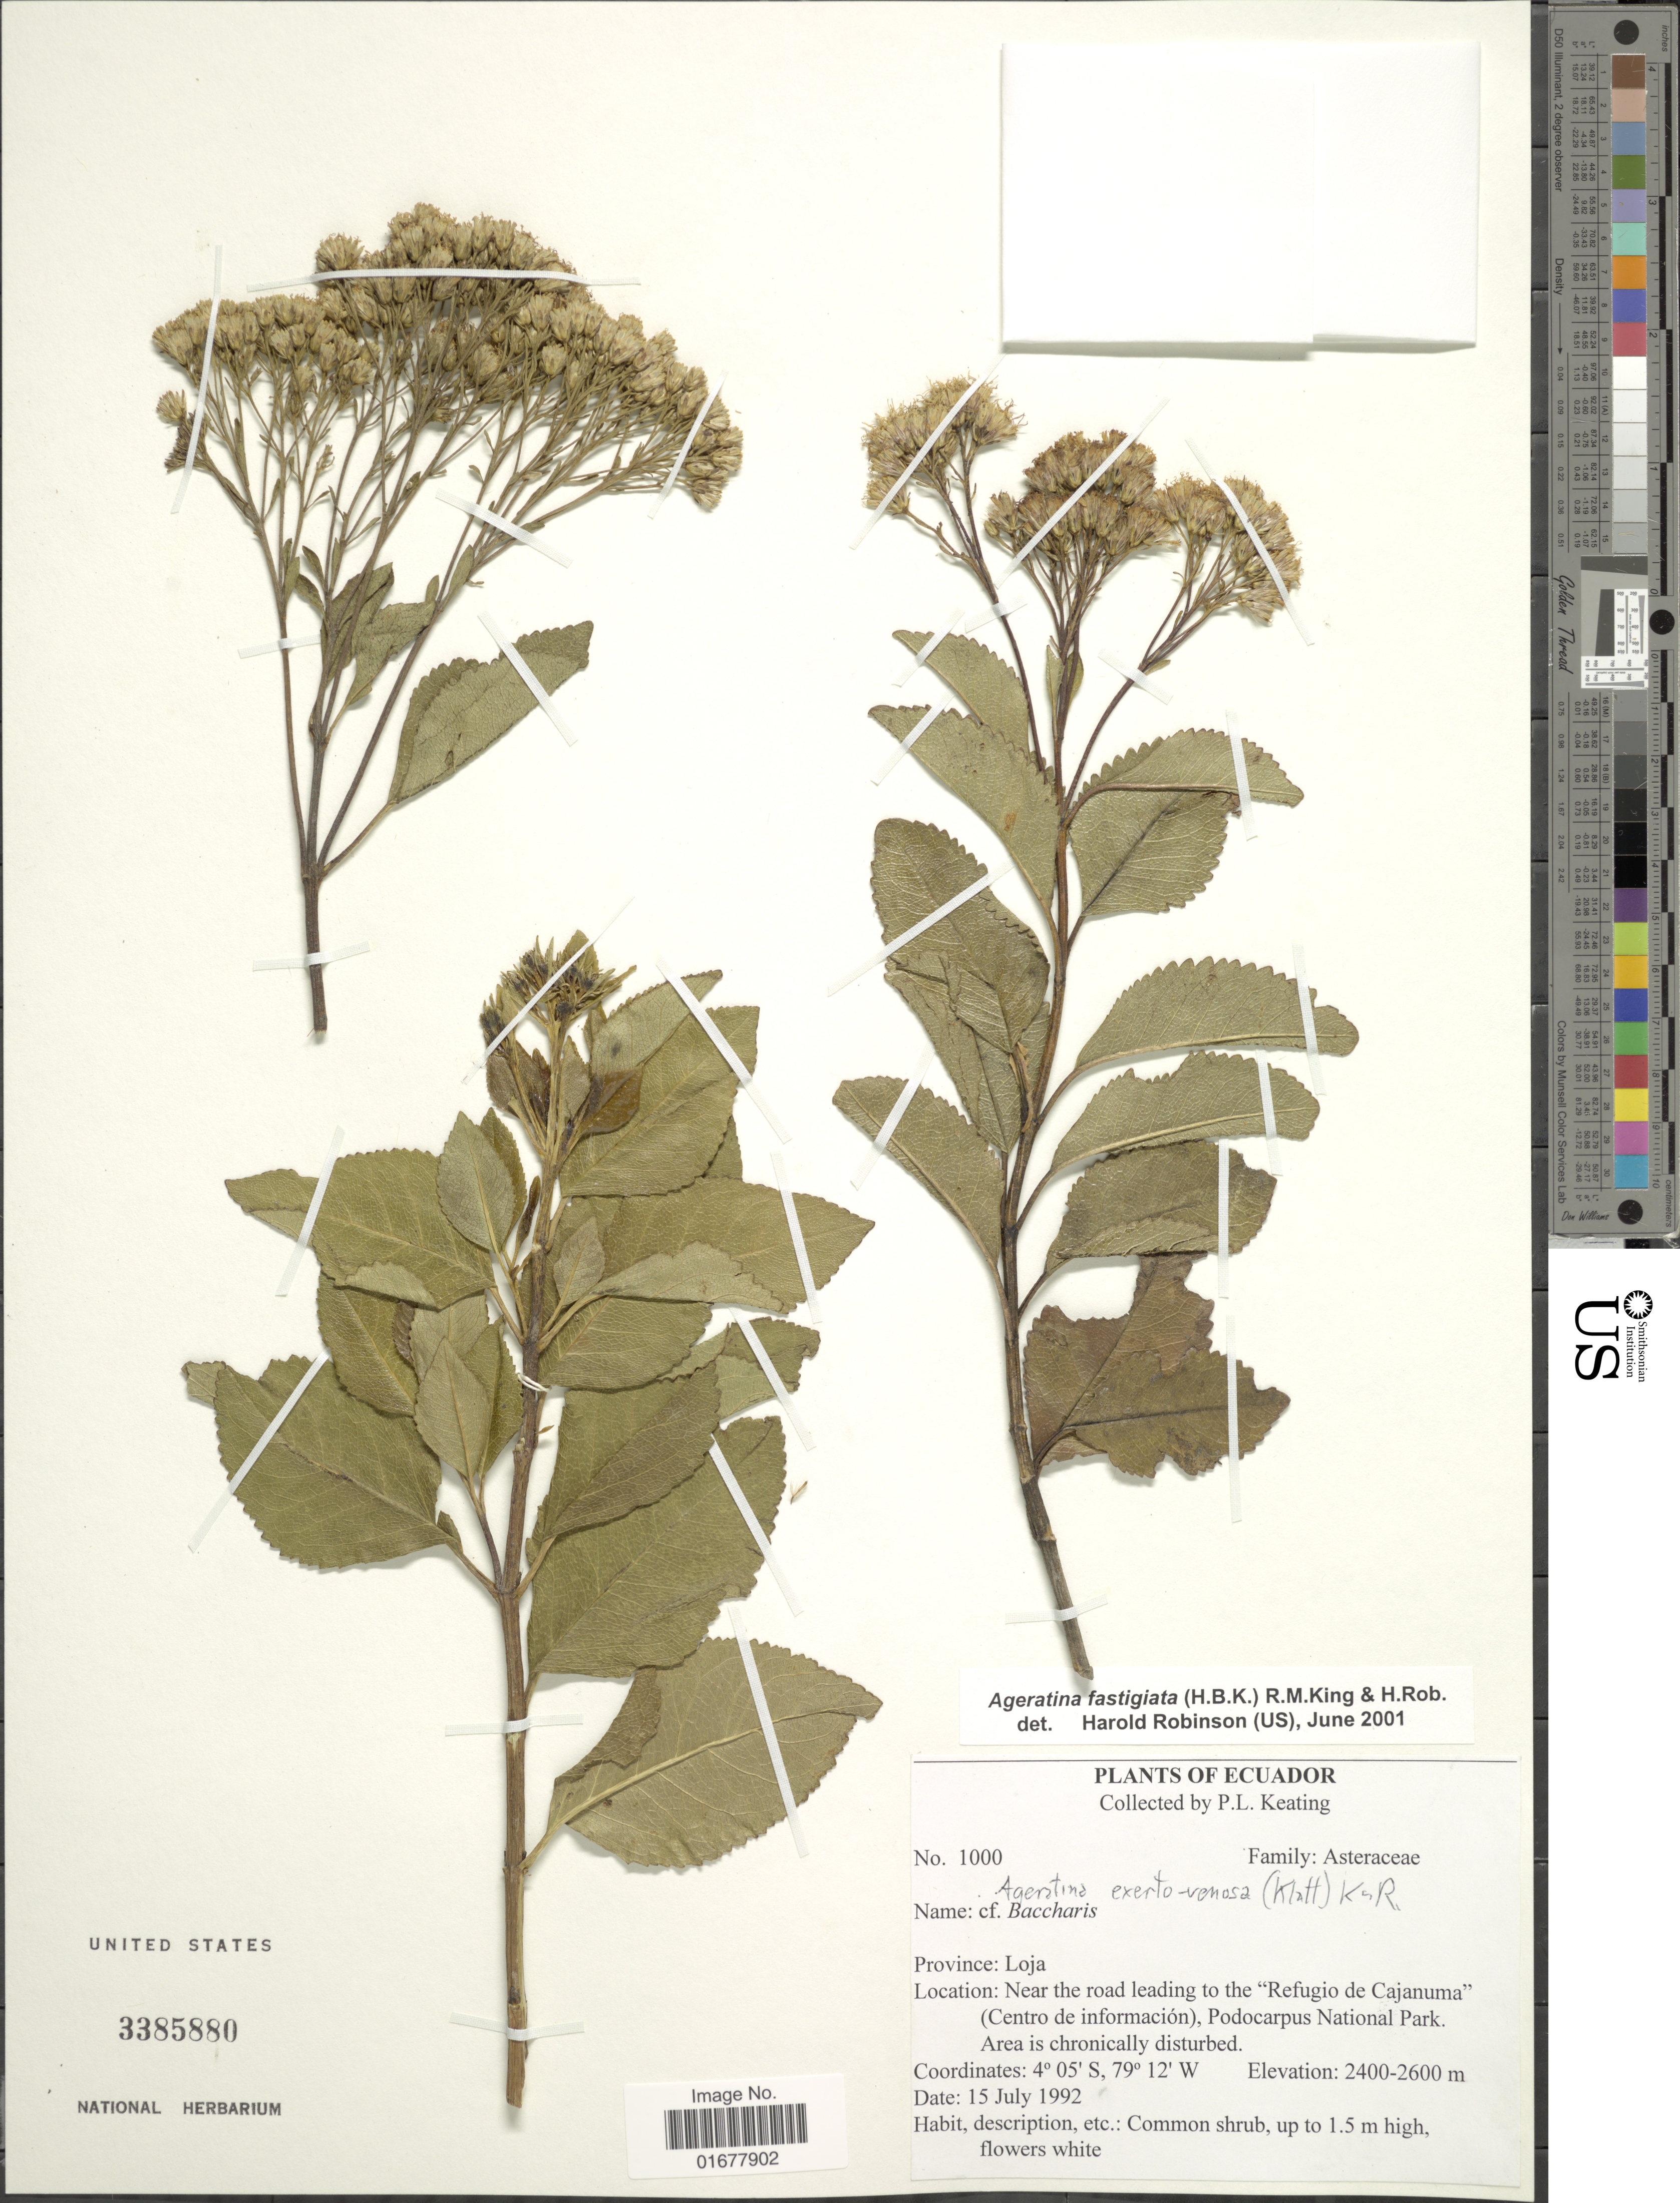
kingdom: Plantae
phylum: Tracheophyta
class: Magnoliopsida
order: Asterales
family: Asteraceae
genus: Ageratina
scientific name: Ageratina exserto-venosa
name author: (Klatt) R.M. King & H. Rob.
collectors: P. Keating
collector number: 1000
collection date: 1992-07-15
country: Ecuador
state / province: Loja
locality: Province: Loja, Near the road leading to the "Refugio de Cajanuma" (Centro de informacion), Podocarpus National Park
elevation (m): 2400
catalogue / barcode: US 3385880